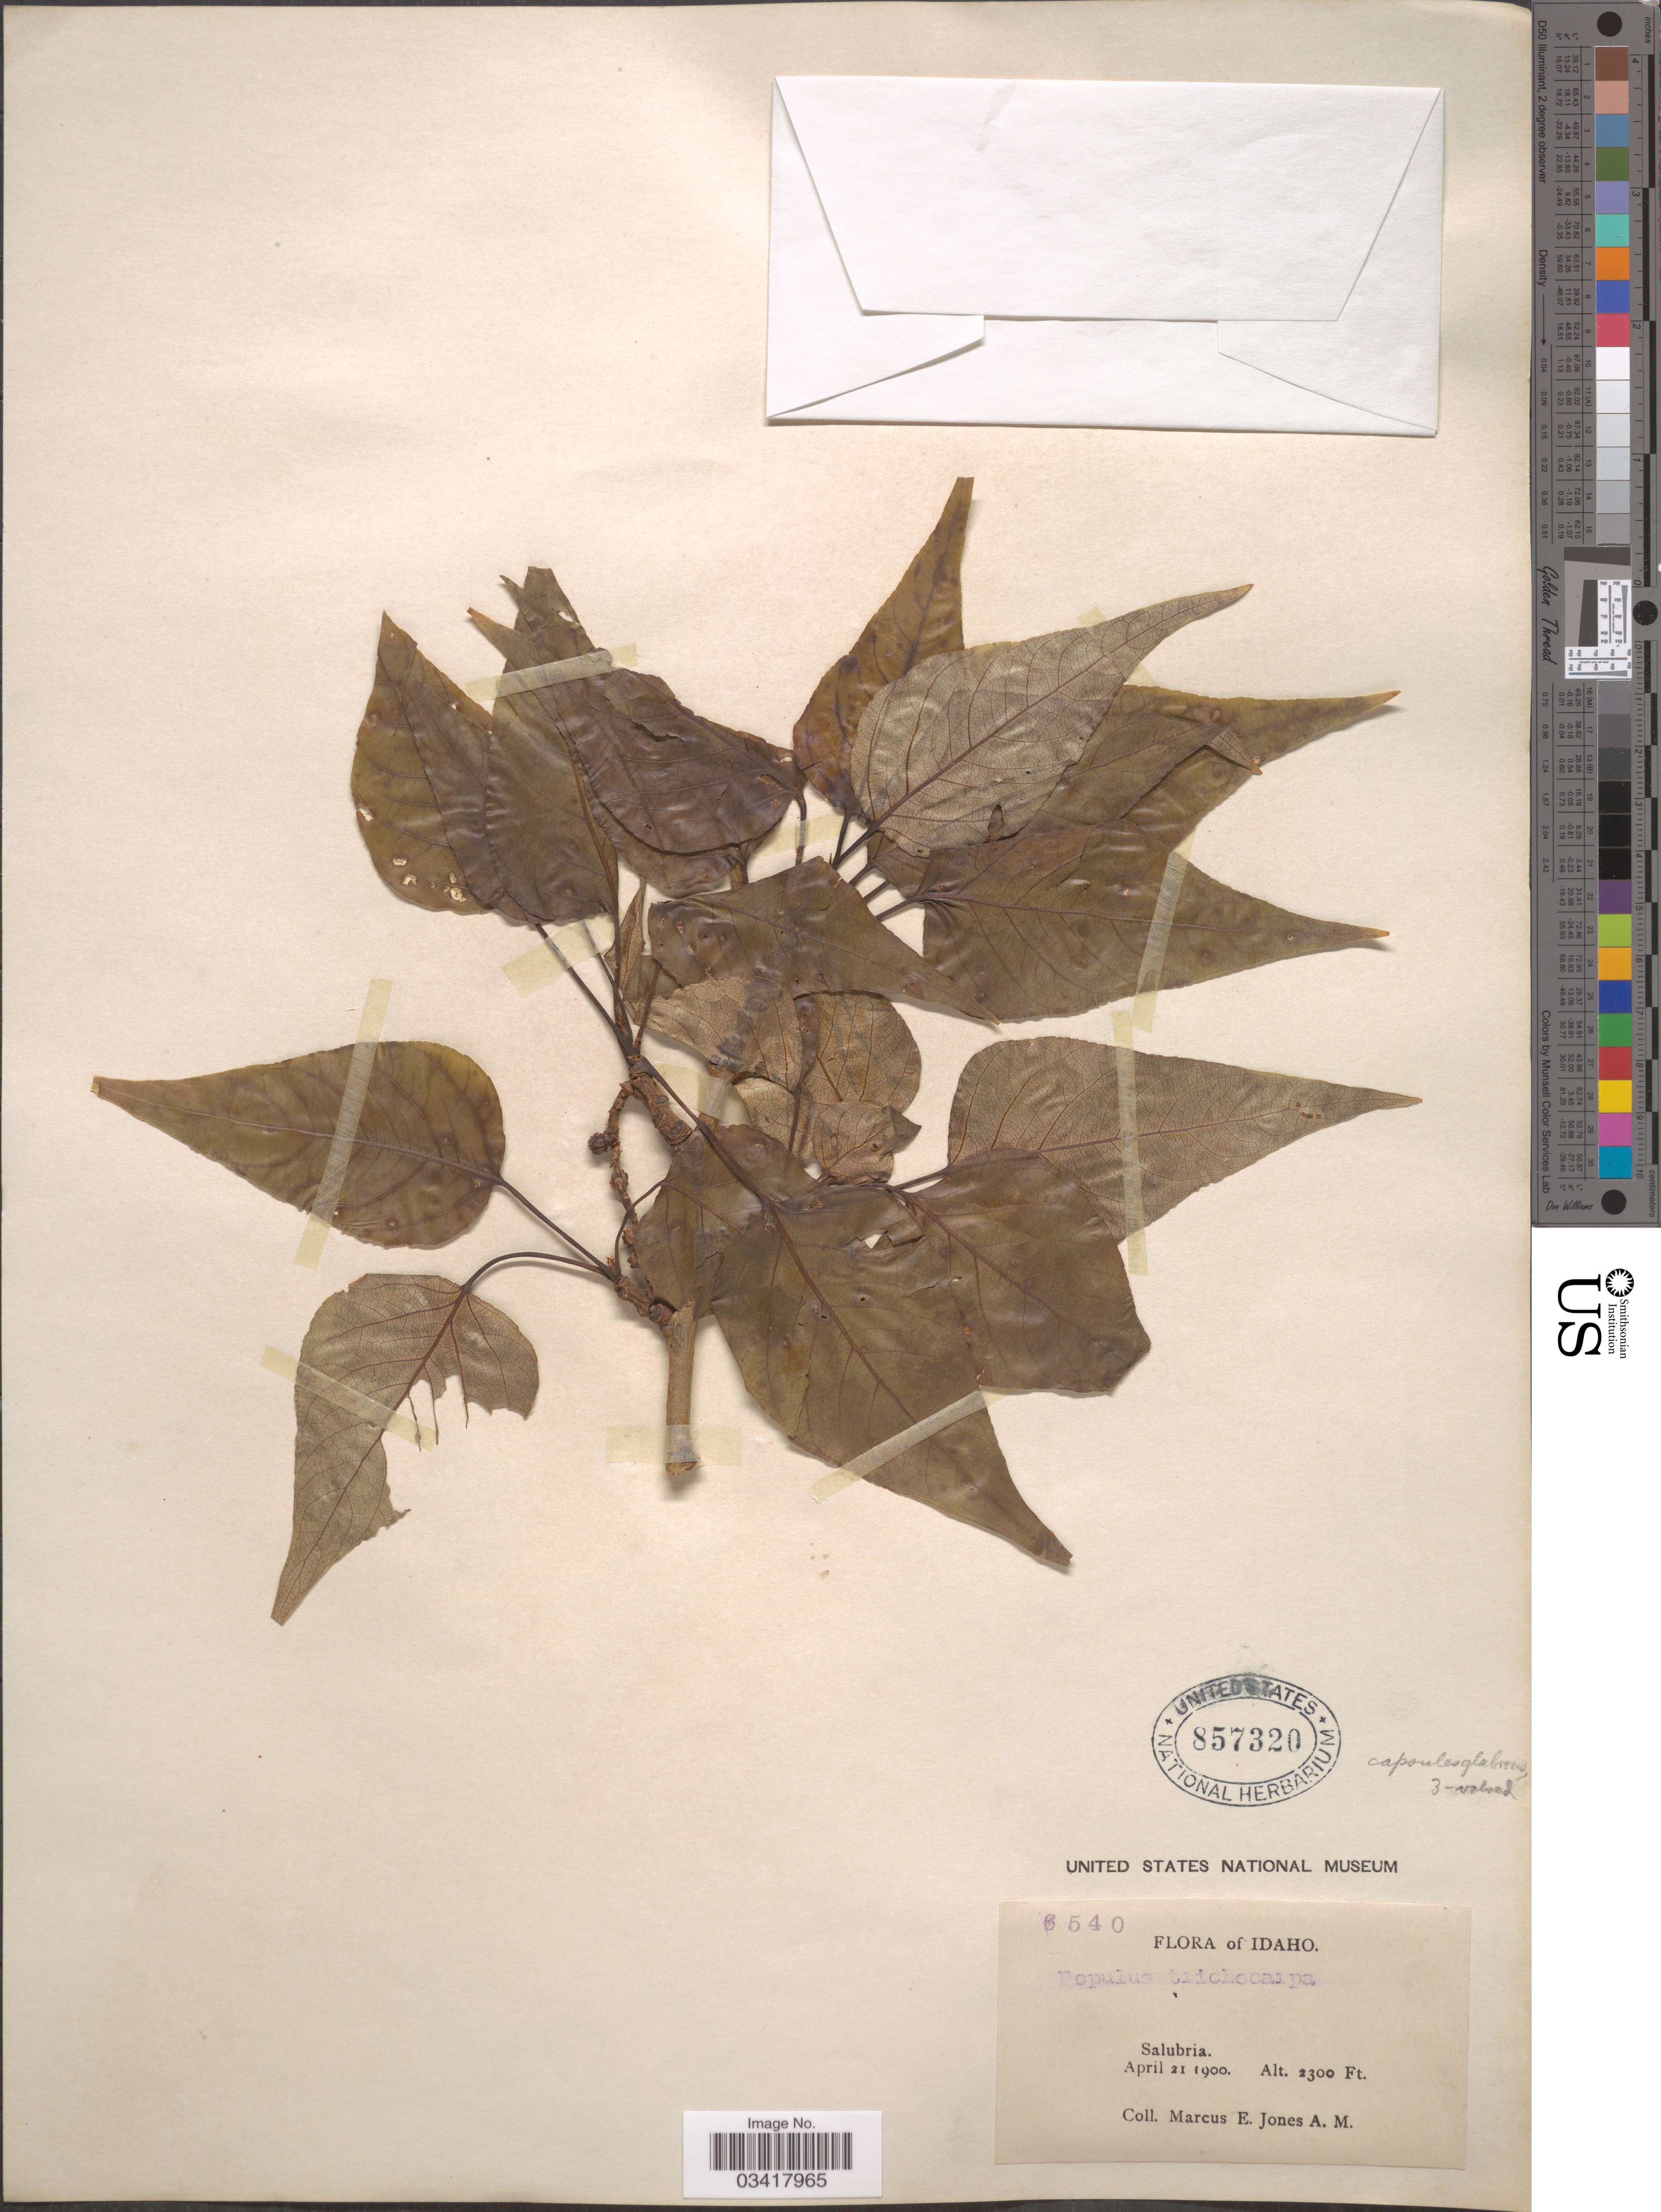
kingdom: Plantae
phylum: Tracheophyta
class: Magnoliopsida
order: Malpighiales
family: Salicaceae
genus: Populus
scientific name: Populus trichocarpa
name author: Torr. & A. Gray ex W. Hook.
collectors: M. E. Jones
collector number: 6540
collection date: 1900-04-21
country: United States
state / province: Idaho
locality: Salubria.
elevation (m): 701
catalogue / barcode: US 857320